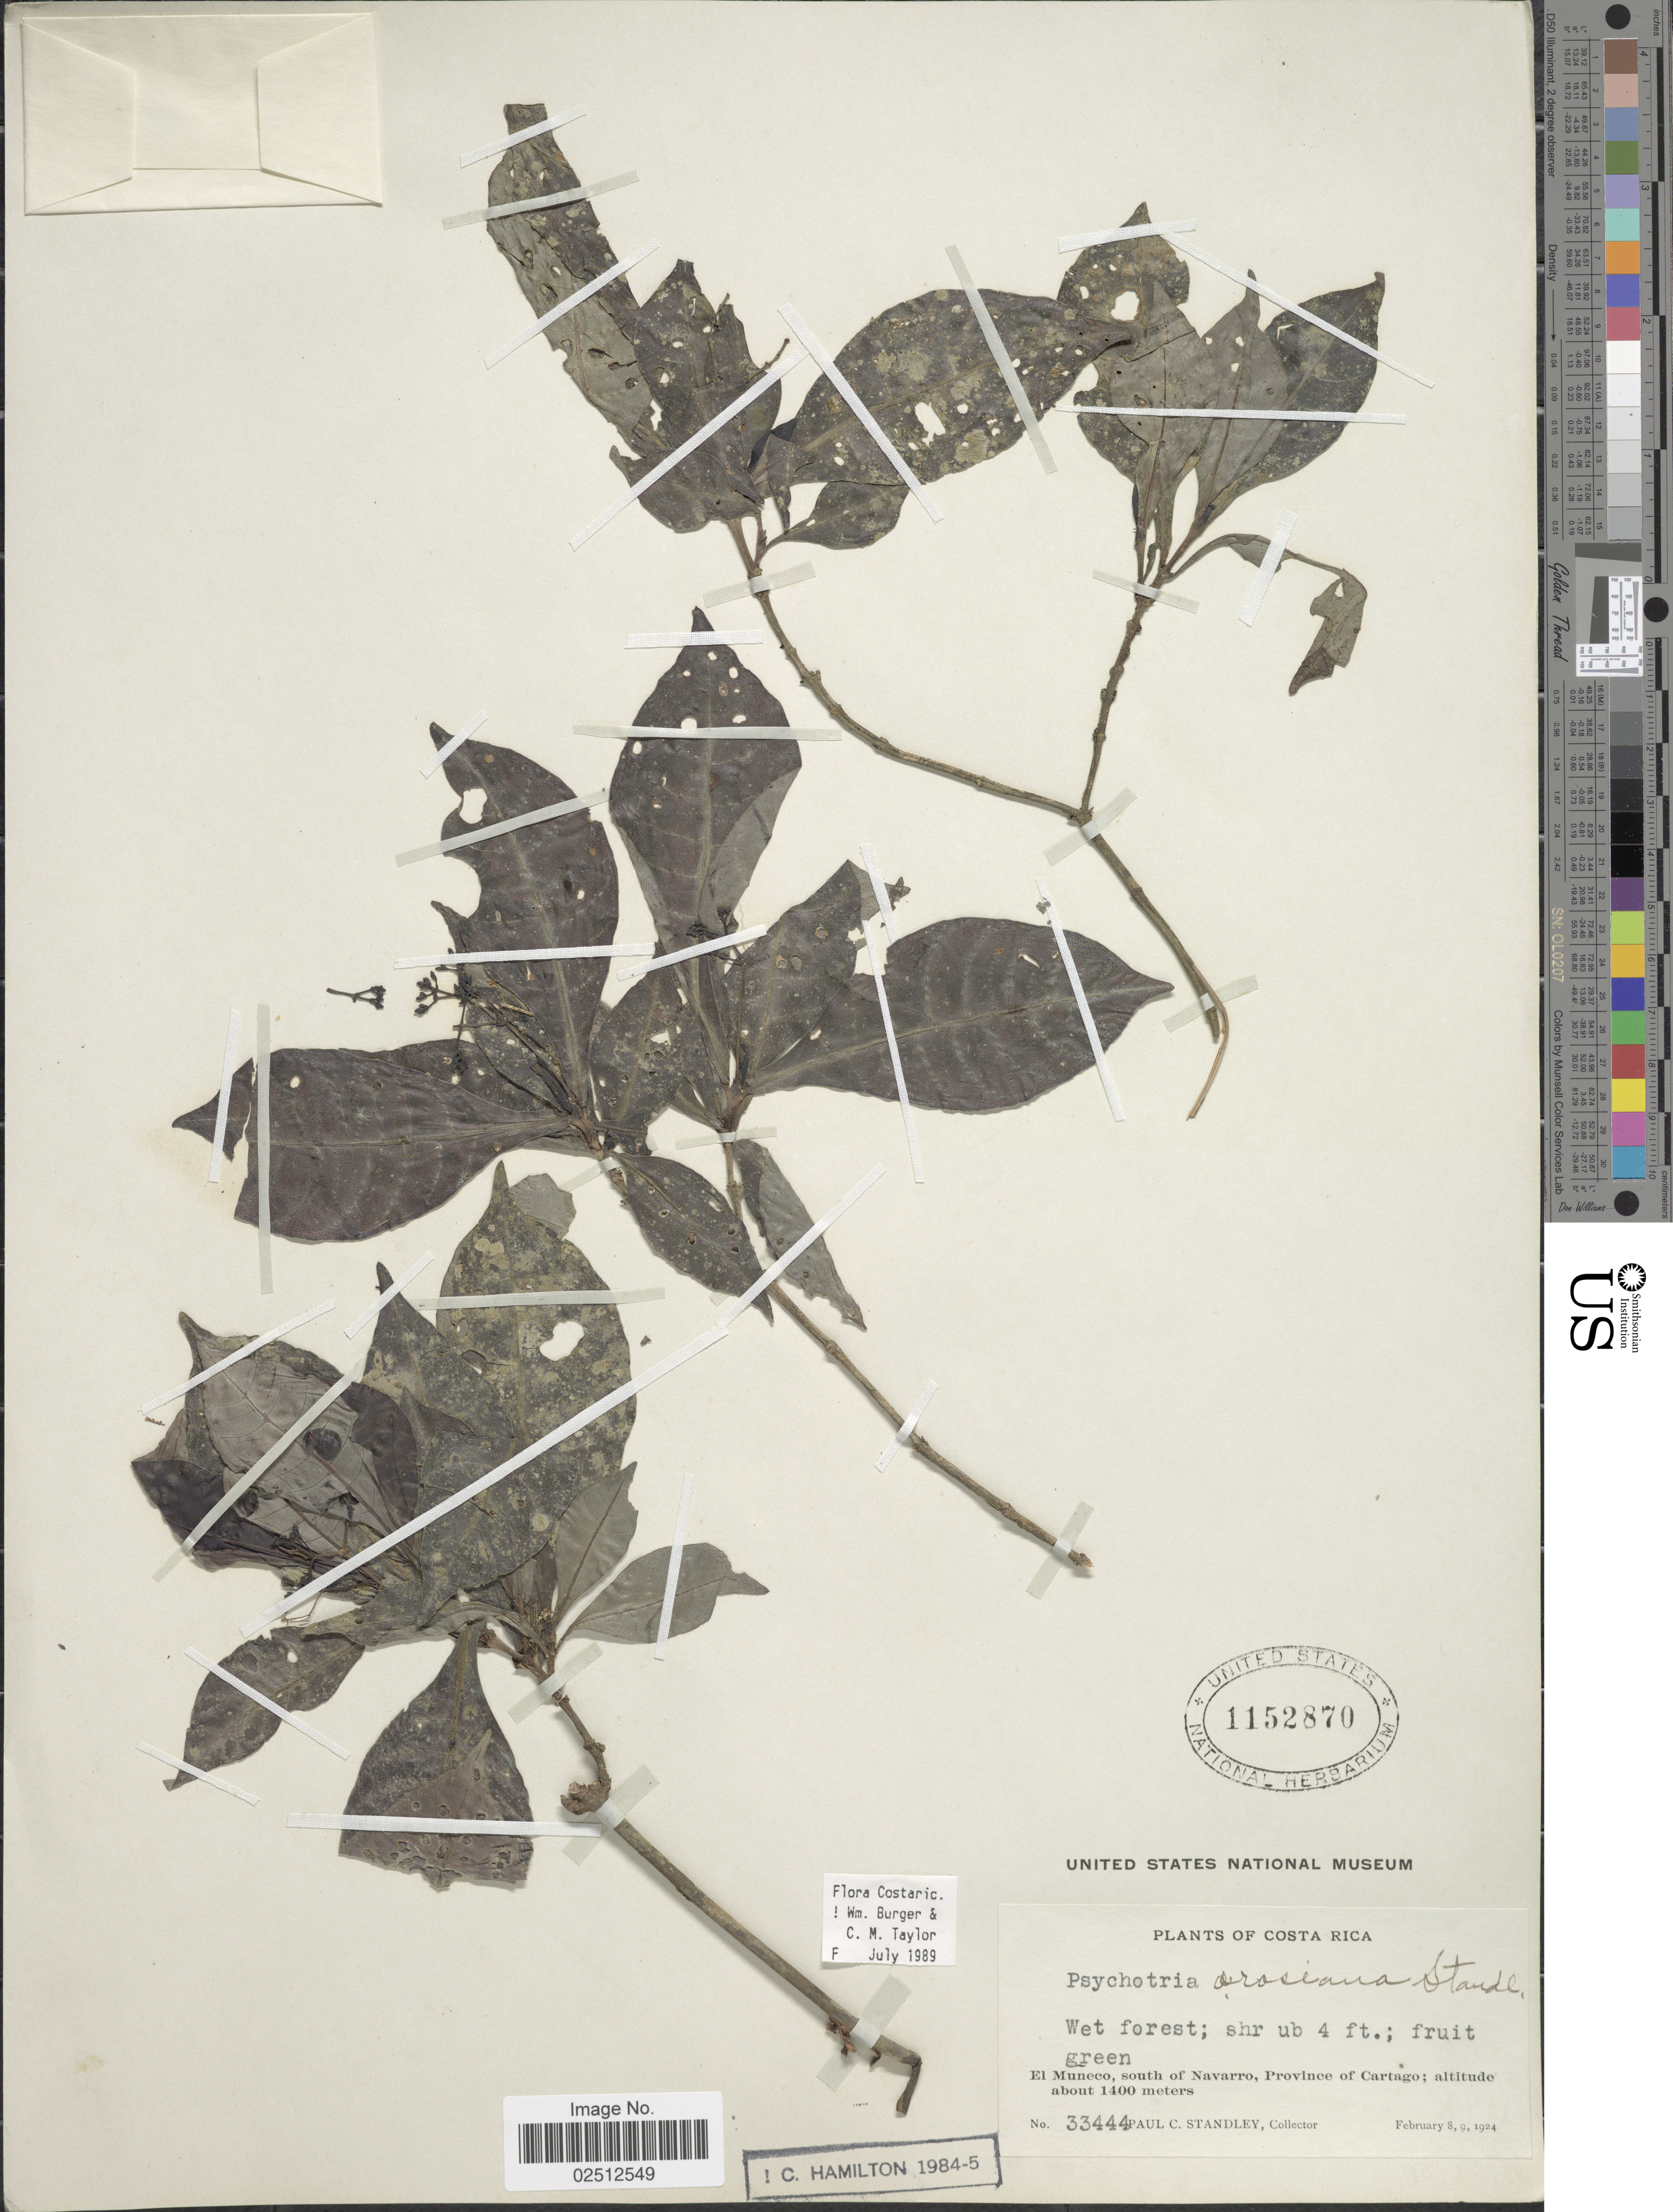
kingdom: Plantae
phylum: Tracheophyta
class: Magnoliopsida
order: Gentianales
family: Rubiaceae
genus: Psychotria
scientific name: Psychotria orosiana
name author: Standl.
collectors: P. C. Standley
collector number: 33444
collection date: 1924-02-08/1924-02-09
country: Costa Rica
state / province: Cartago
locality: El Muneco, south of Navarro, Province of Cartago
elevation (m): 1400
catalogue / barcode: US 1152870